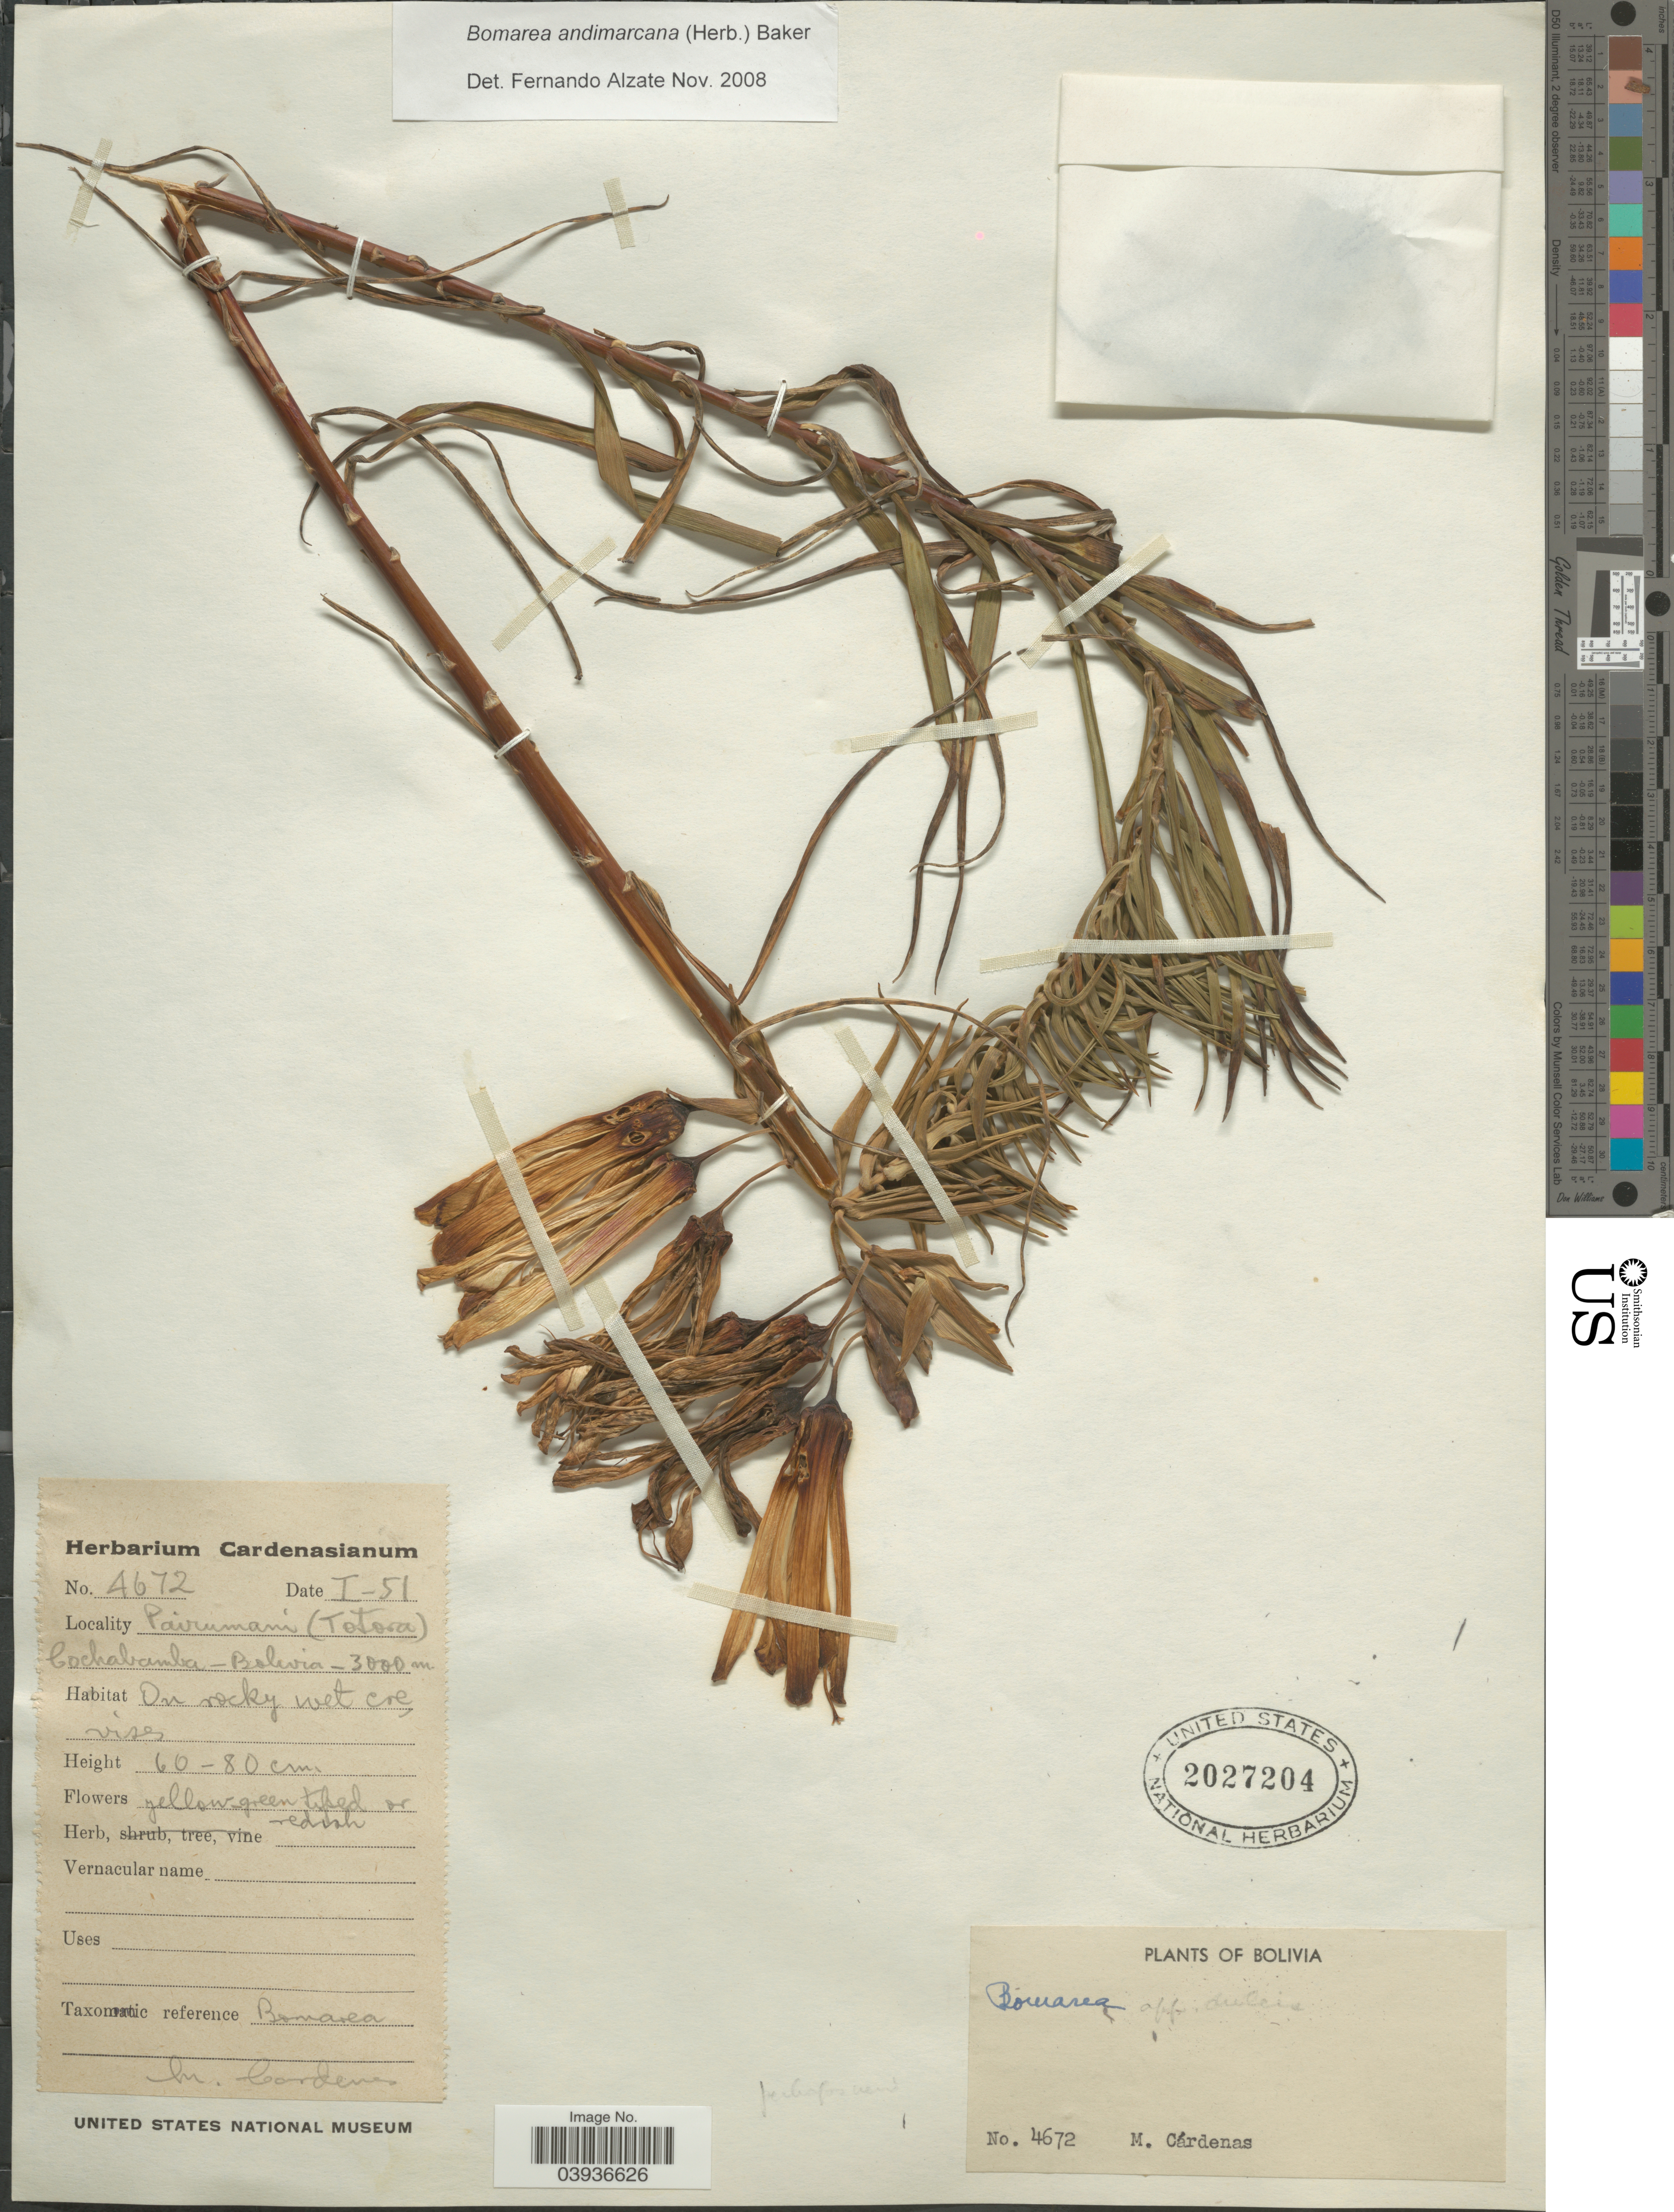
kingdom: Plantae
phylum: Tracheophyta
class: Liliopsida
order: Liliales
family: Alstroemeriaceae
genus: Bomarea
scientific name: Bomarea andimarcana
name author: (Herb.) Baker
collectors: M. Cárdenas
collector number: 4672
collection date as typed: Transcribed d/m/y: /1/51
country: Bolivia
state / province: Cochabamba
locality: Pairumani (Totora).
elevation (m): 3000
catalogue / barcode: US 2027204